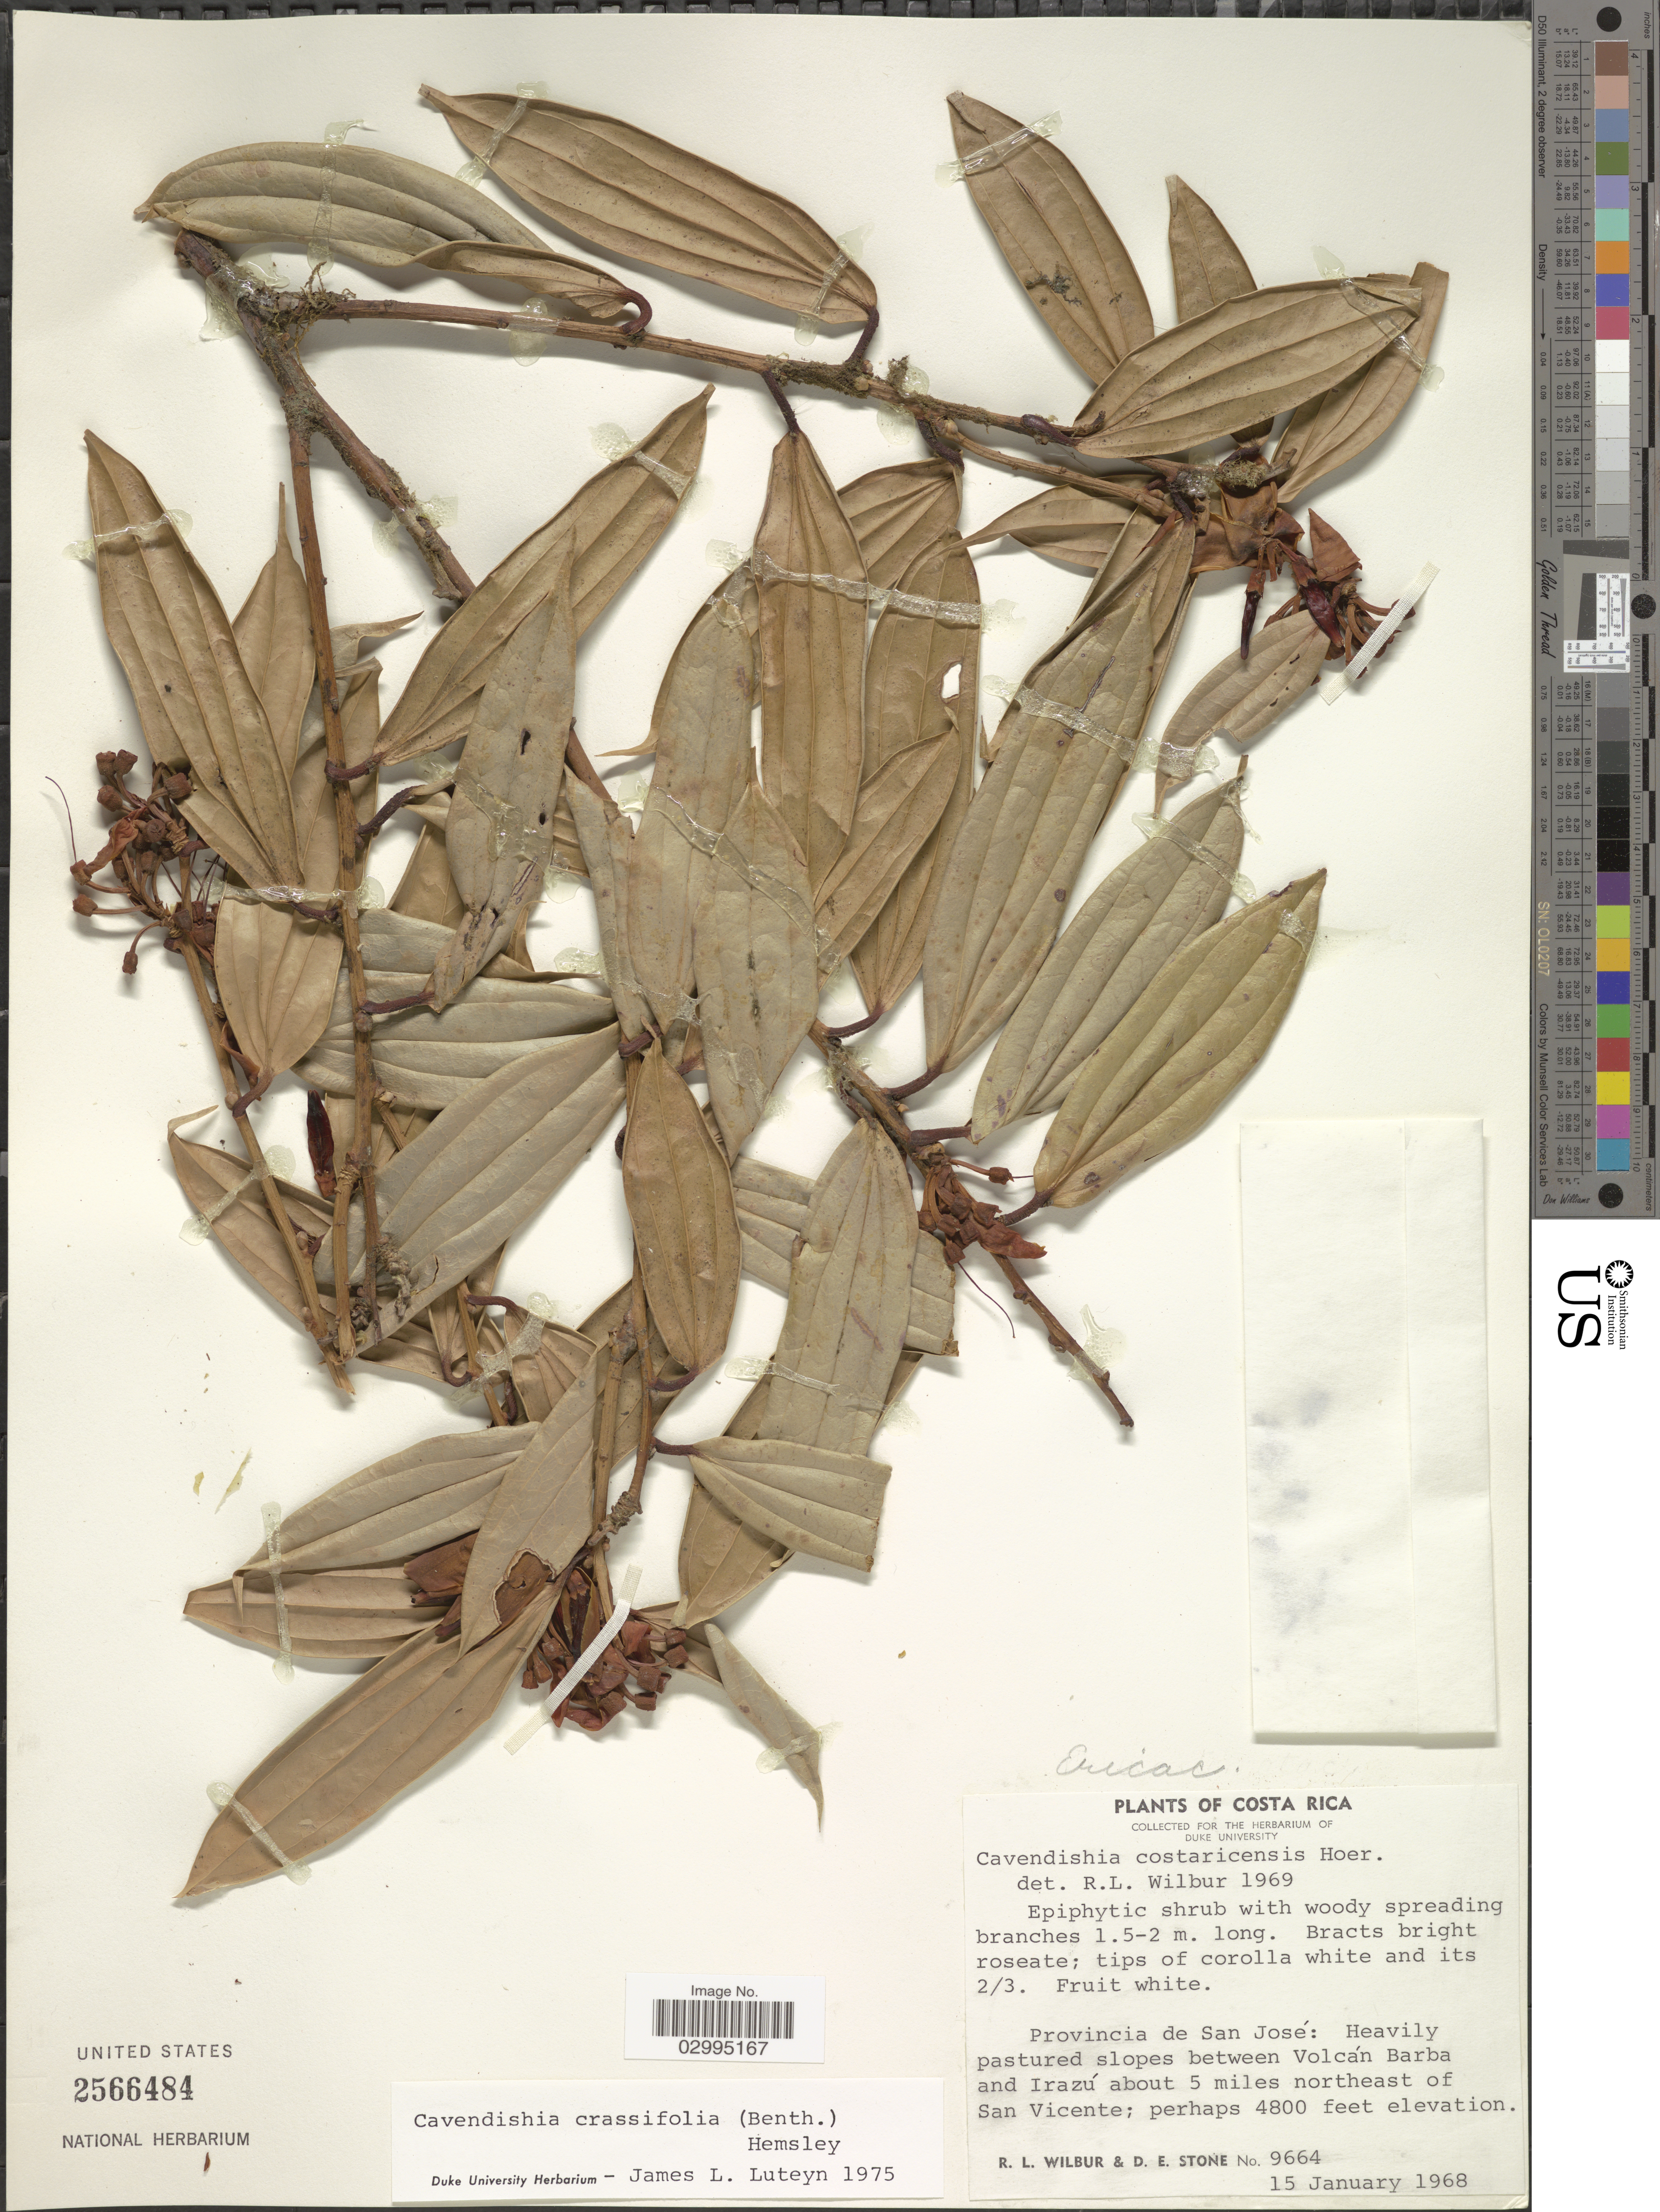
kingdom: Plantae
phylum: Tracheophyta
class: Magnoliopsida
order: Ericales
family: Ericaceae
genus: Cavendishia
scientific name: Cavendishia crassifolia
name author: (Benth.) Hemsl.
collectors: R. L. Wilbur & D. E. Stone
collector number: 9664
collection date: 1968-01-15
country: Costa Rica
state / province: San José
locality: Provincia de San José: Heavily pastured slopes between Volcán Barba and Irazú about 5 miles northeast of San Vicente.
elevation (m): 1463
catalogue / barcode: US 2566484